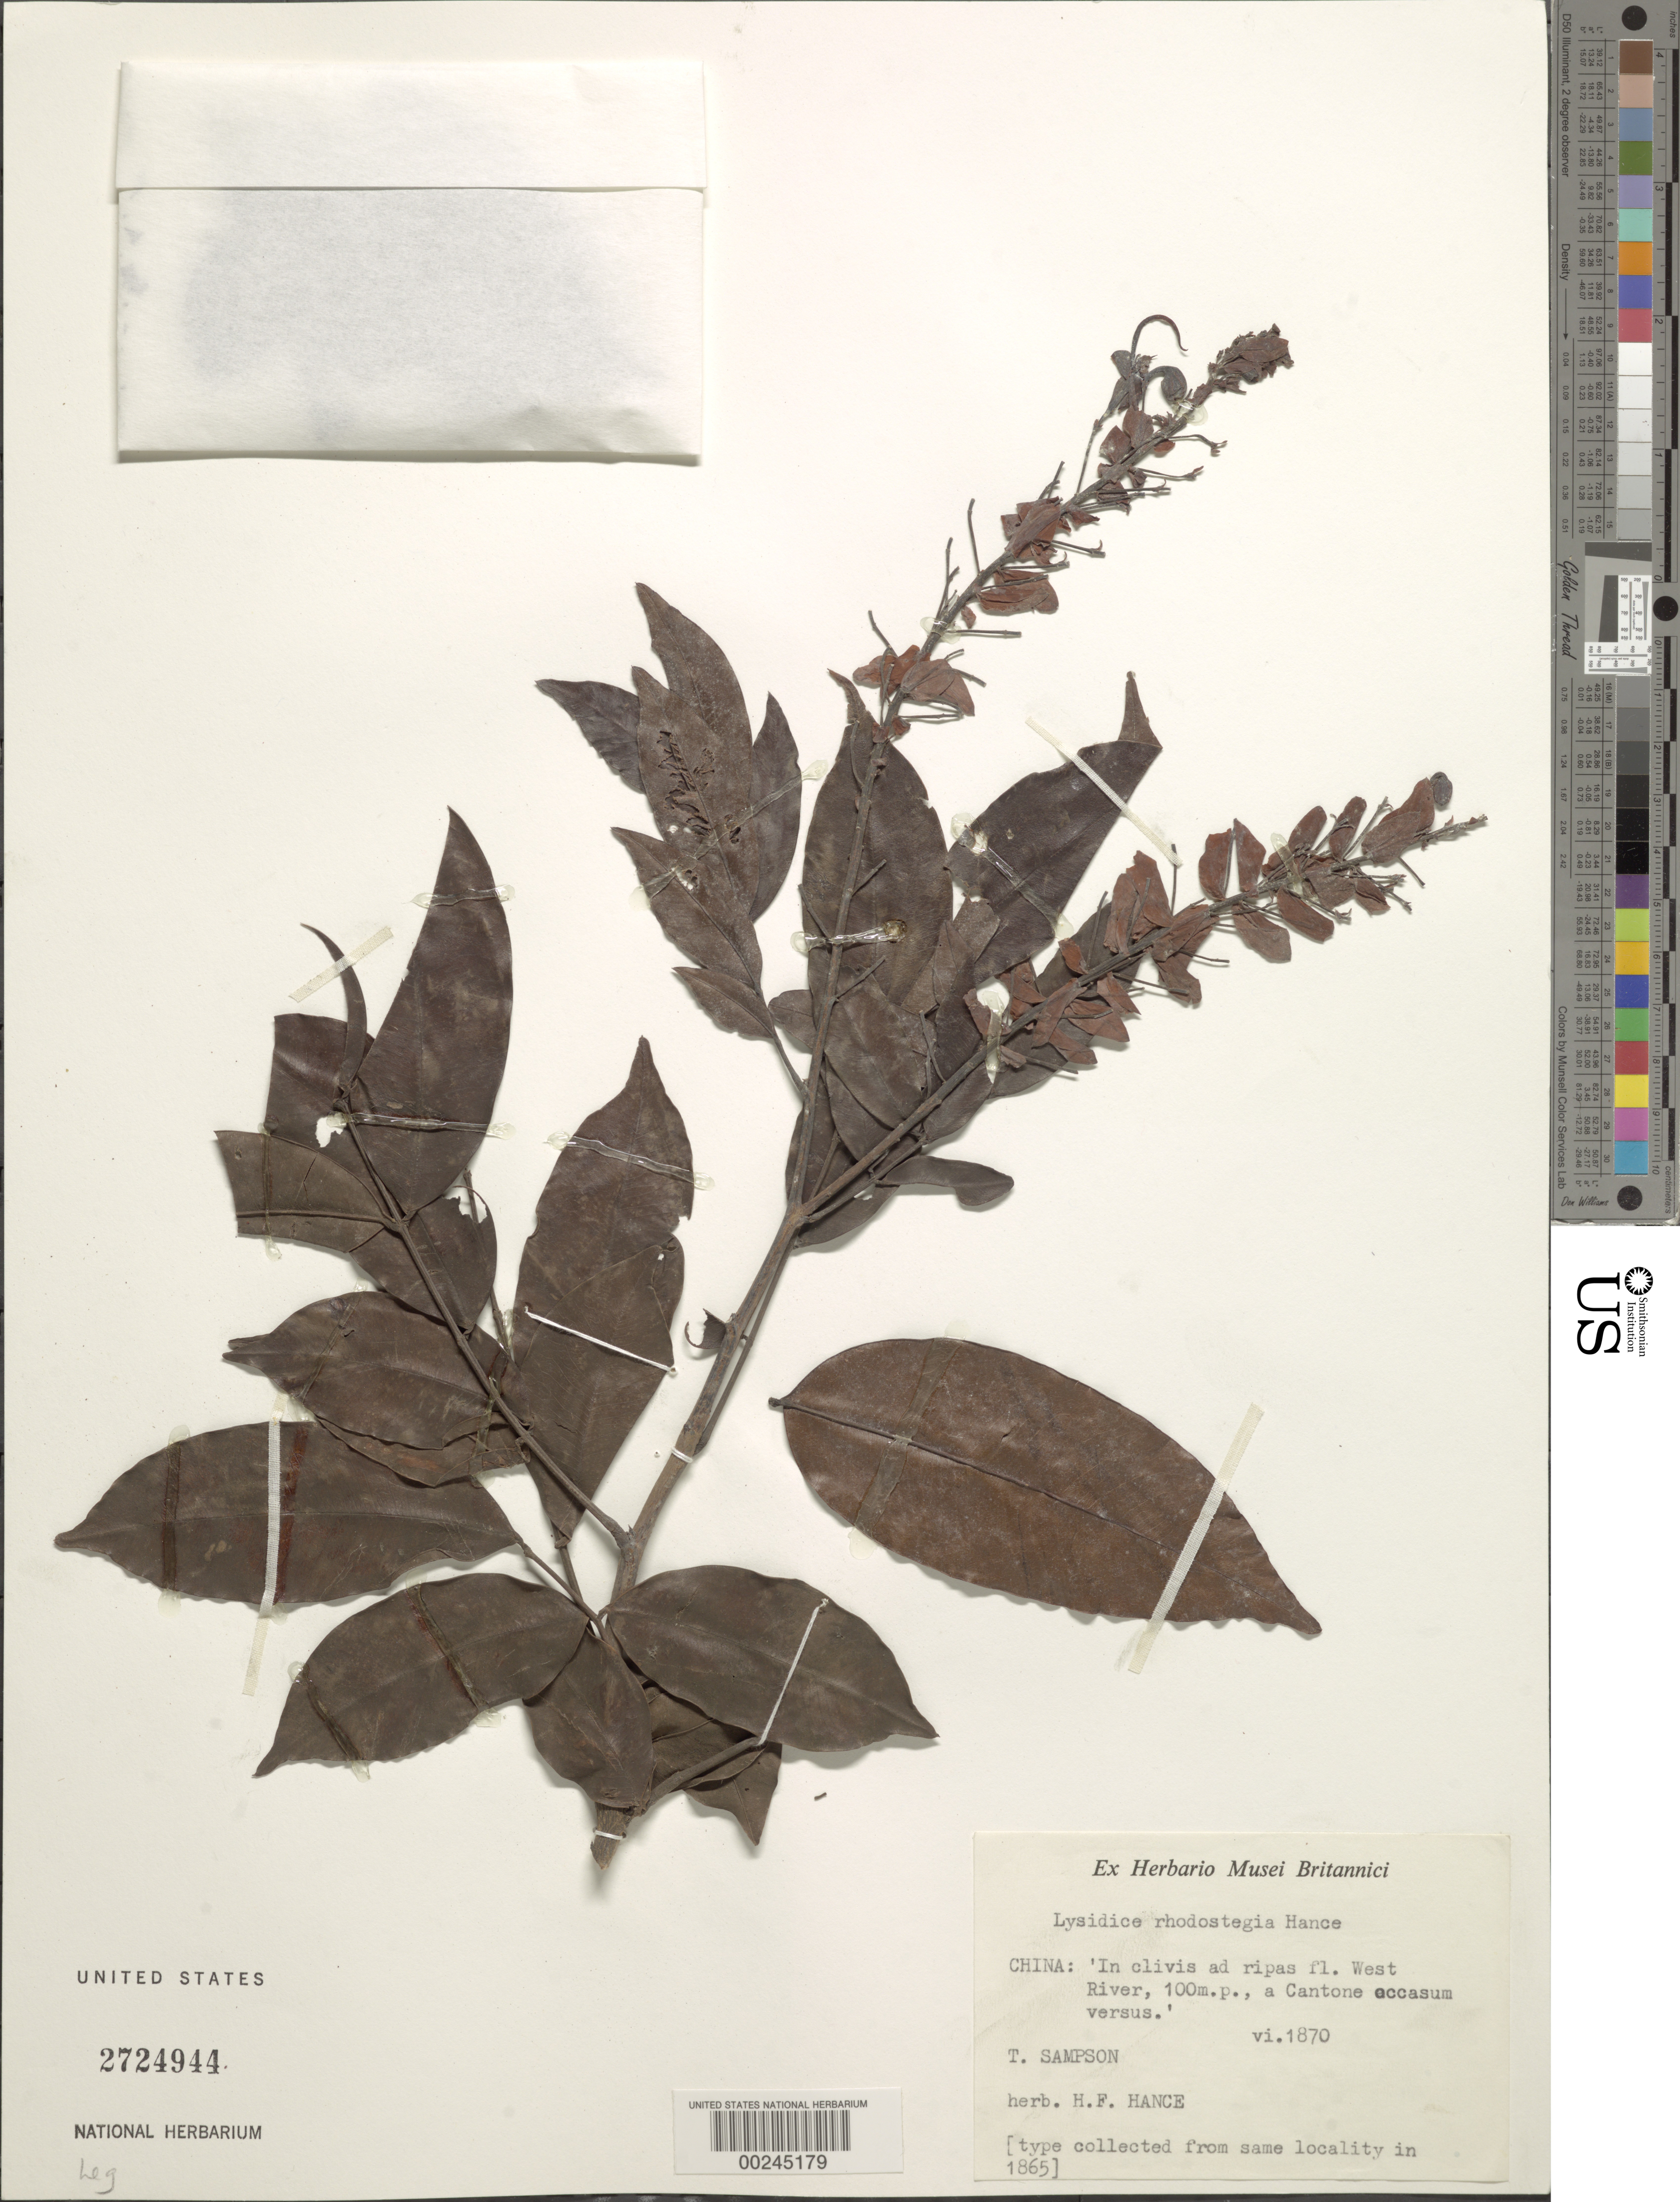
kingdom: Plantae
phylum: Tracheophyta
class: Magnoliopsida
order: Fabales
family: Fabaceae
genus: Lysidice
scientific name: Lysidice rhodostegia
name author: Hance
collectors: T. Sampson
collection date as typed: Jun 1870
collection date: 1870-06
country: China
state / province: Guangdong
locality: Kuang chou (canton); slope of bank of west river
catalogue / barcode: US 2724944